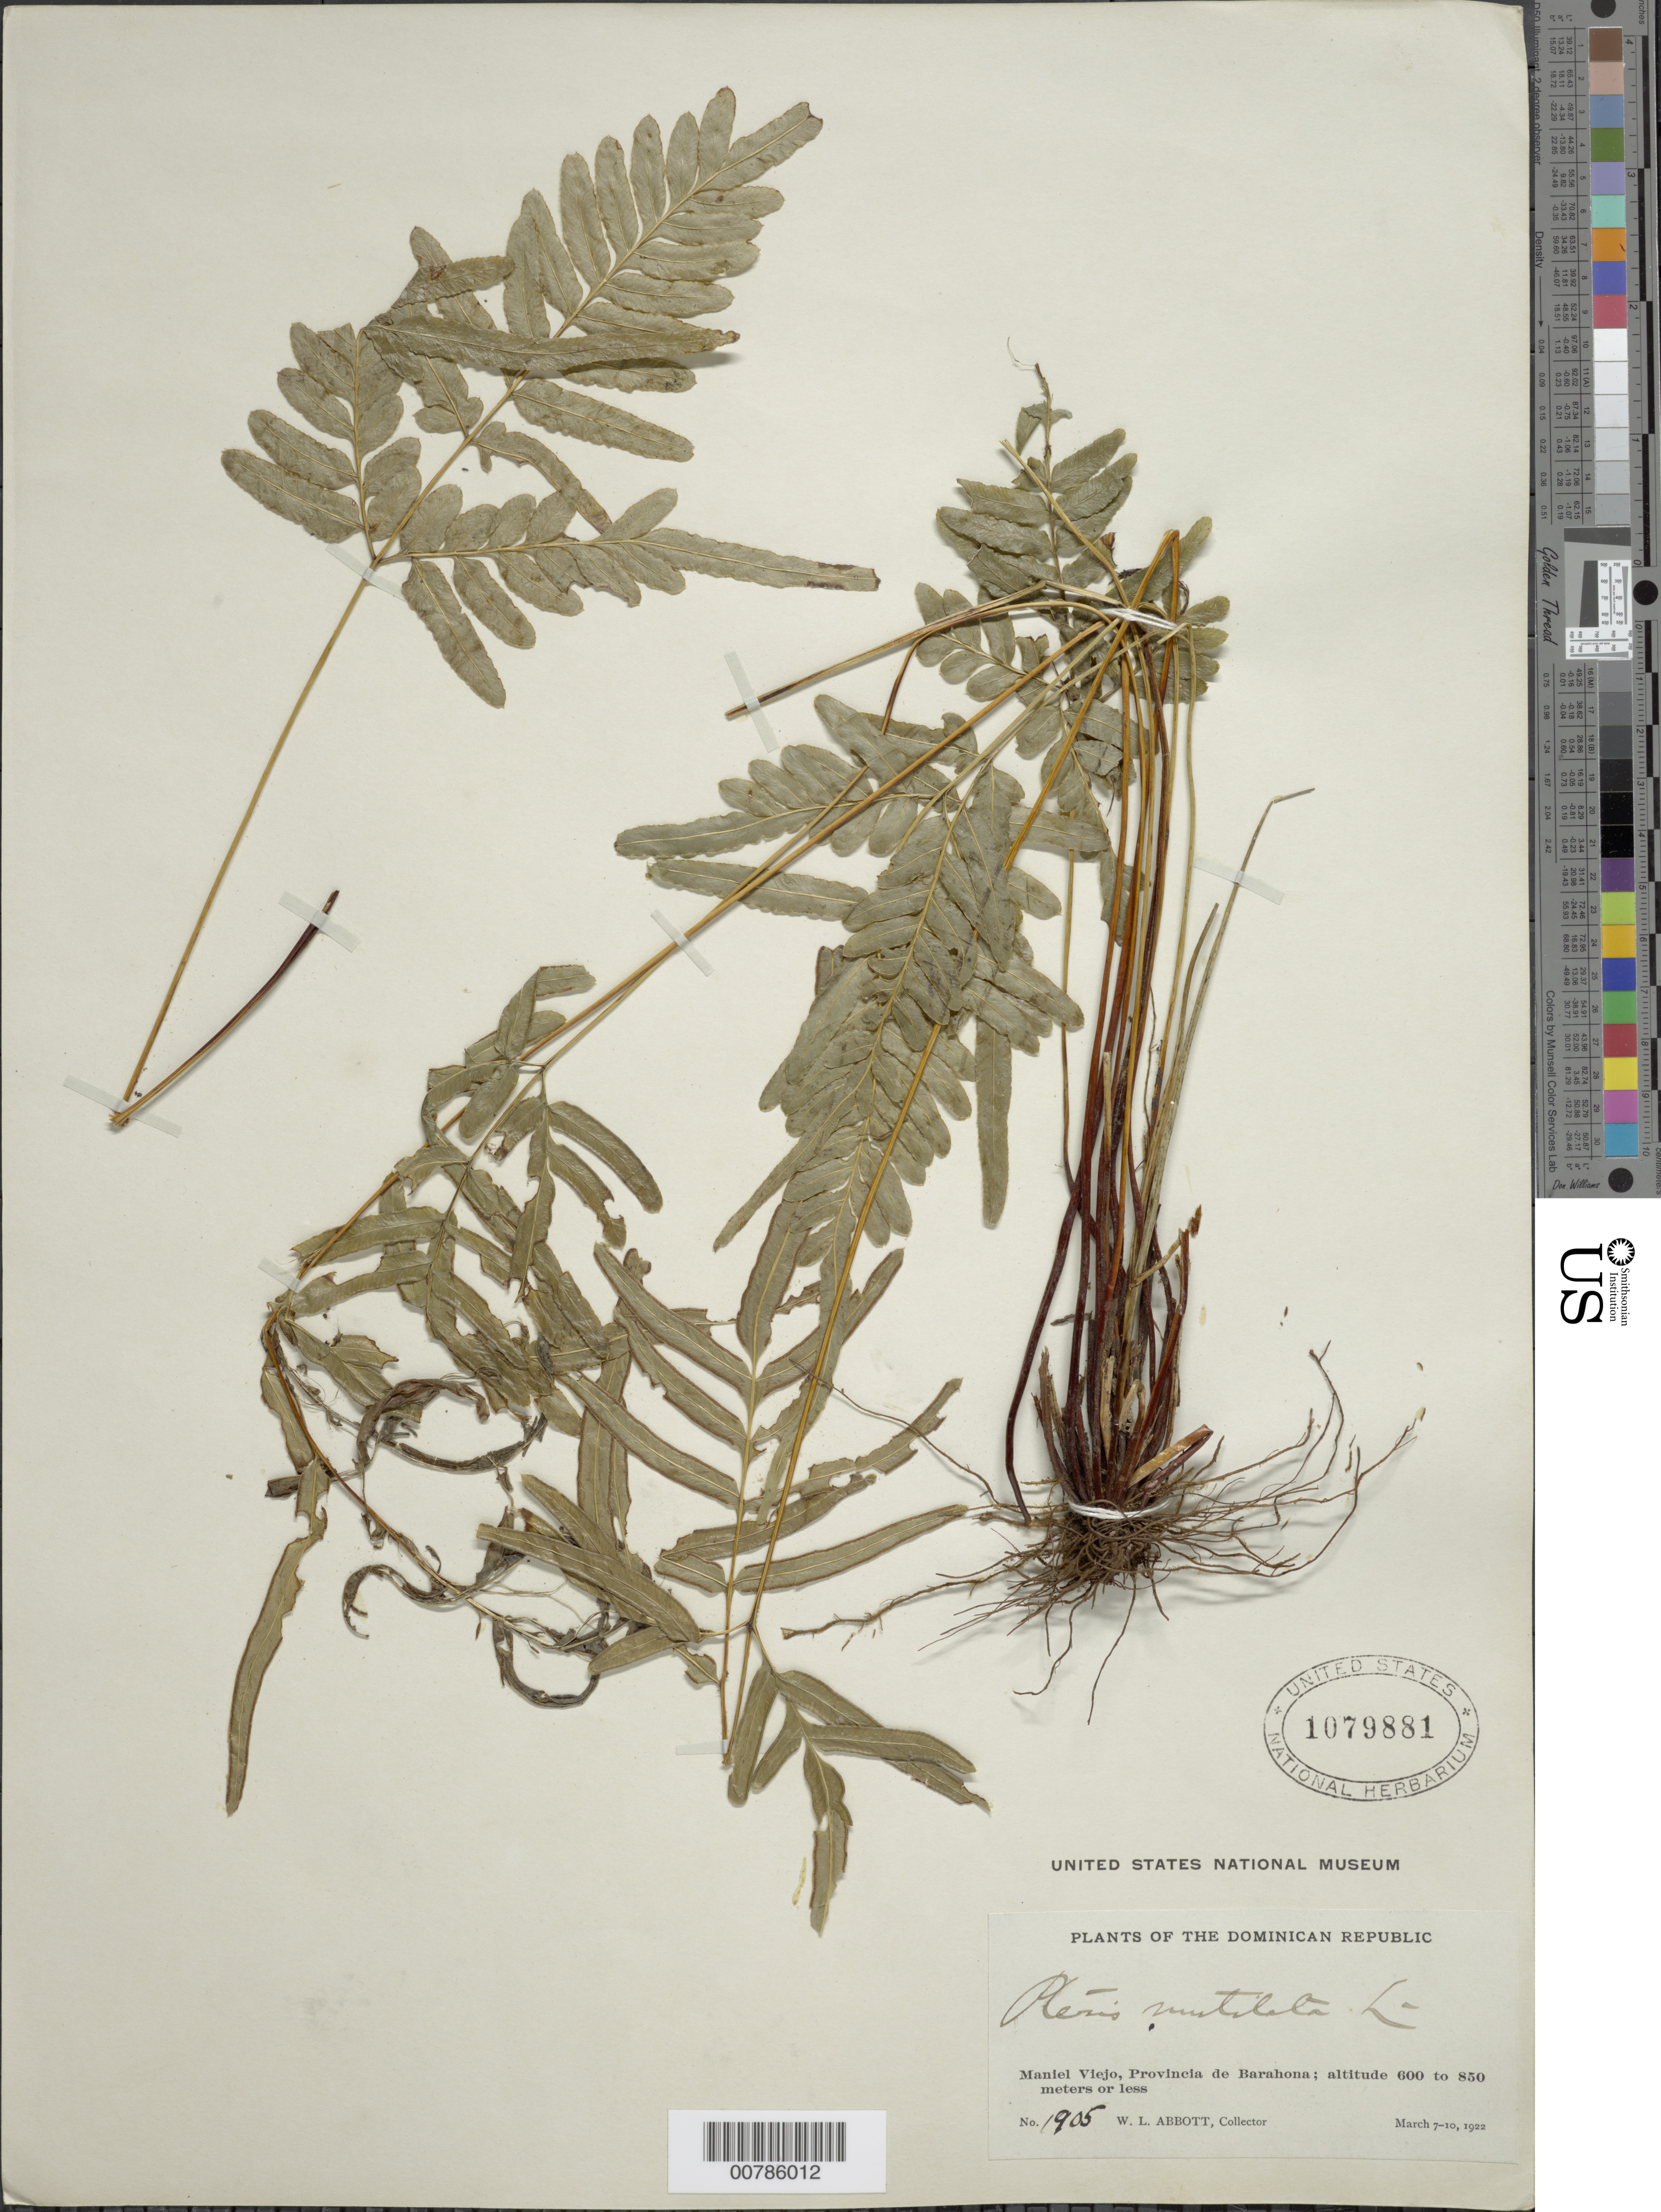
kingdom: Plantae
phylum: Tracheophyta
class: Polypodiopsida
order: Polypodiales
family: Pteridaceae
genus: Pteris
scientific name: Pteris mutilata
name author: L.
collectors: W. L. Abbott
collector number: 1905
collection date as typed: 07 Mar 1922 to 10 Mar 1922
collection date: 1922-03-07/1922-03-10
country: Dominican Republic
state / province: Barahona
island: Hispaniola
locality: Maniel Viejo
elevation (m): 600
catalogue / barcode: US 1079881